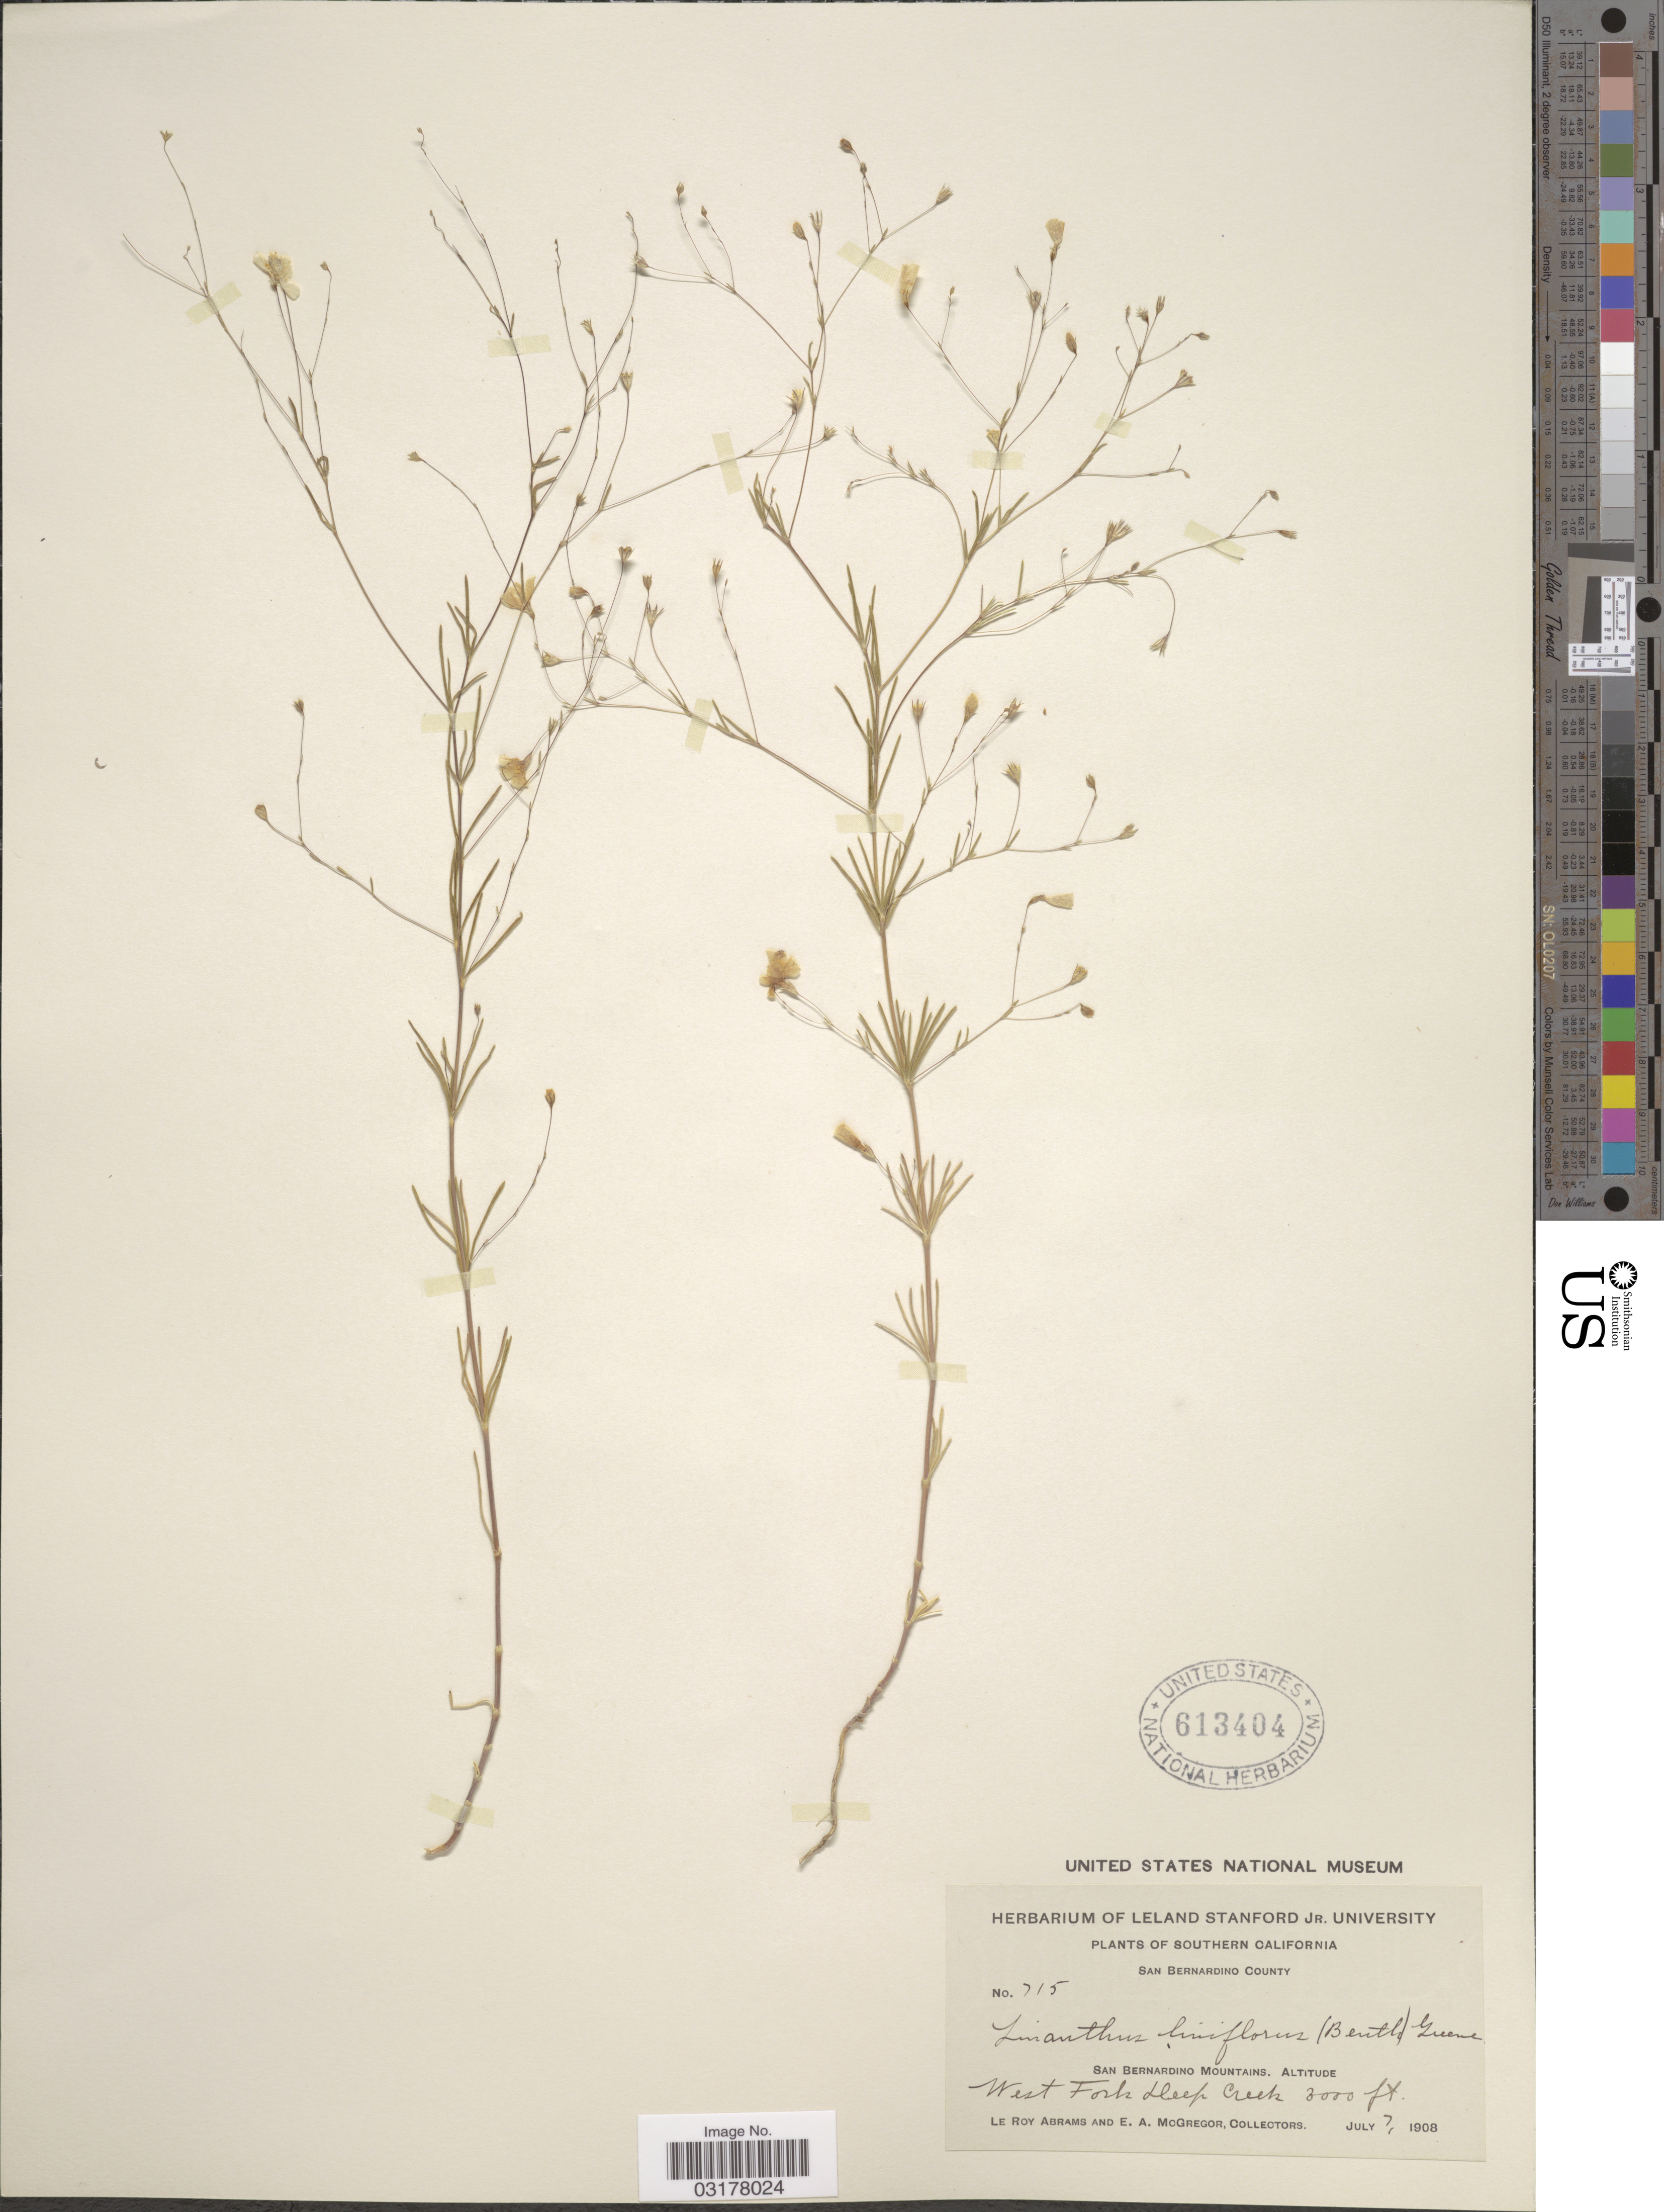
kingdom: Plantae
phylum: Tracheophyta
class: Magnoliopsida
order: Ericales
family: Polemoniaceae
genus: Leptosiphon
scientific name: Leptosiphon liniflorus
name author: (Benth.) J.M. Porter & L.A. Johnson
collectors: L. Abrams & E. A. McGregor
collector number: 715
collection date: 1908-07-07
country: United States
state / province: California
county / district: San Bernardino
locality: Southern California, San Bernardino County, San Bernardino Mountains. West Fork Deep Creek.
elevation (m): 914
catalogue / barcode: US 613404